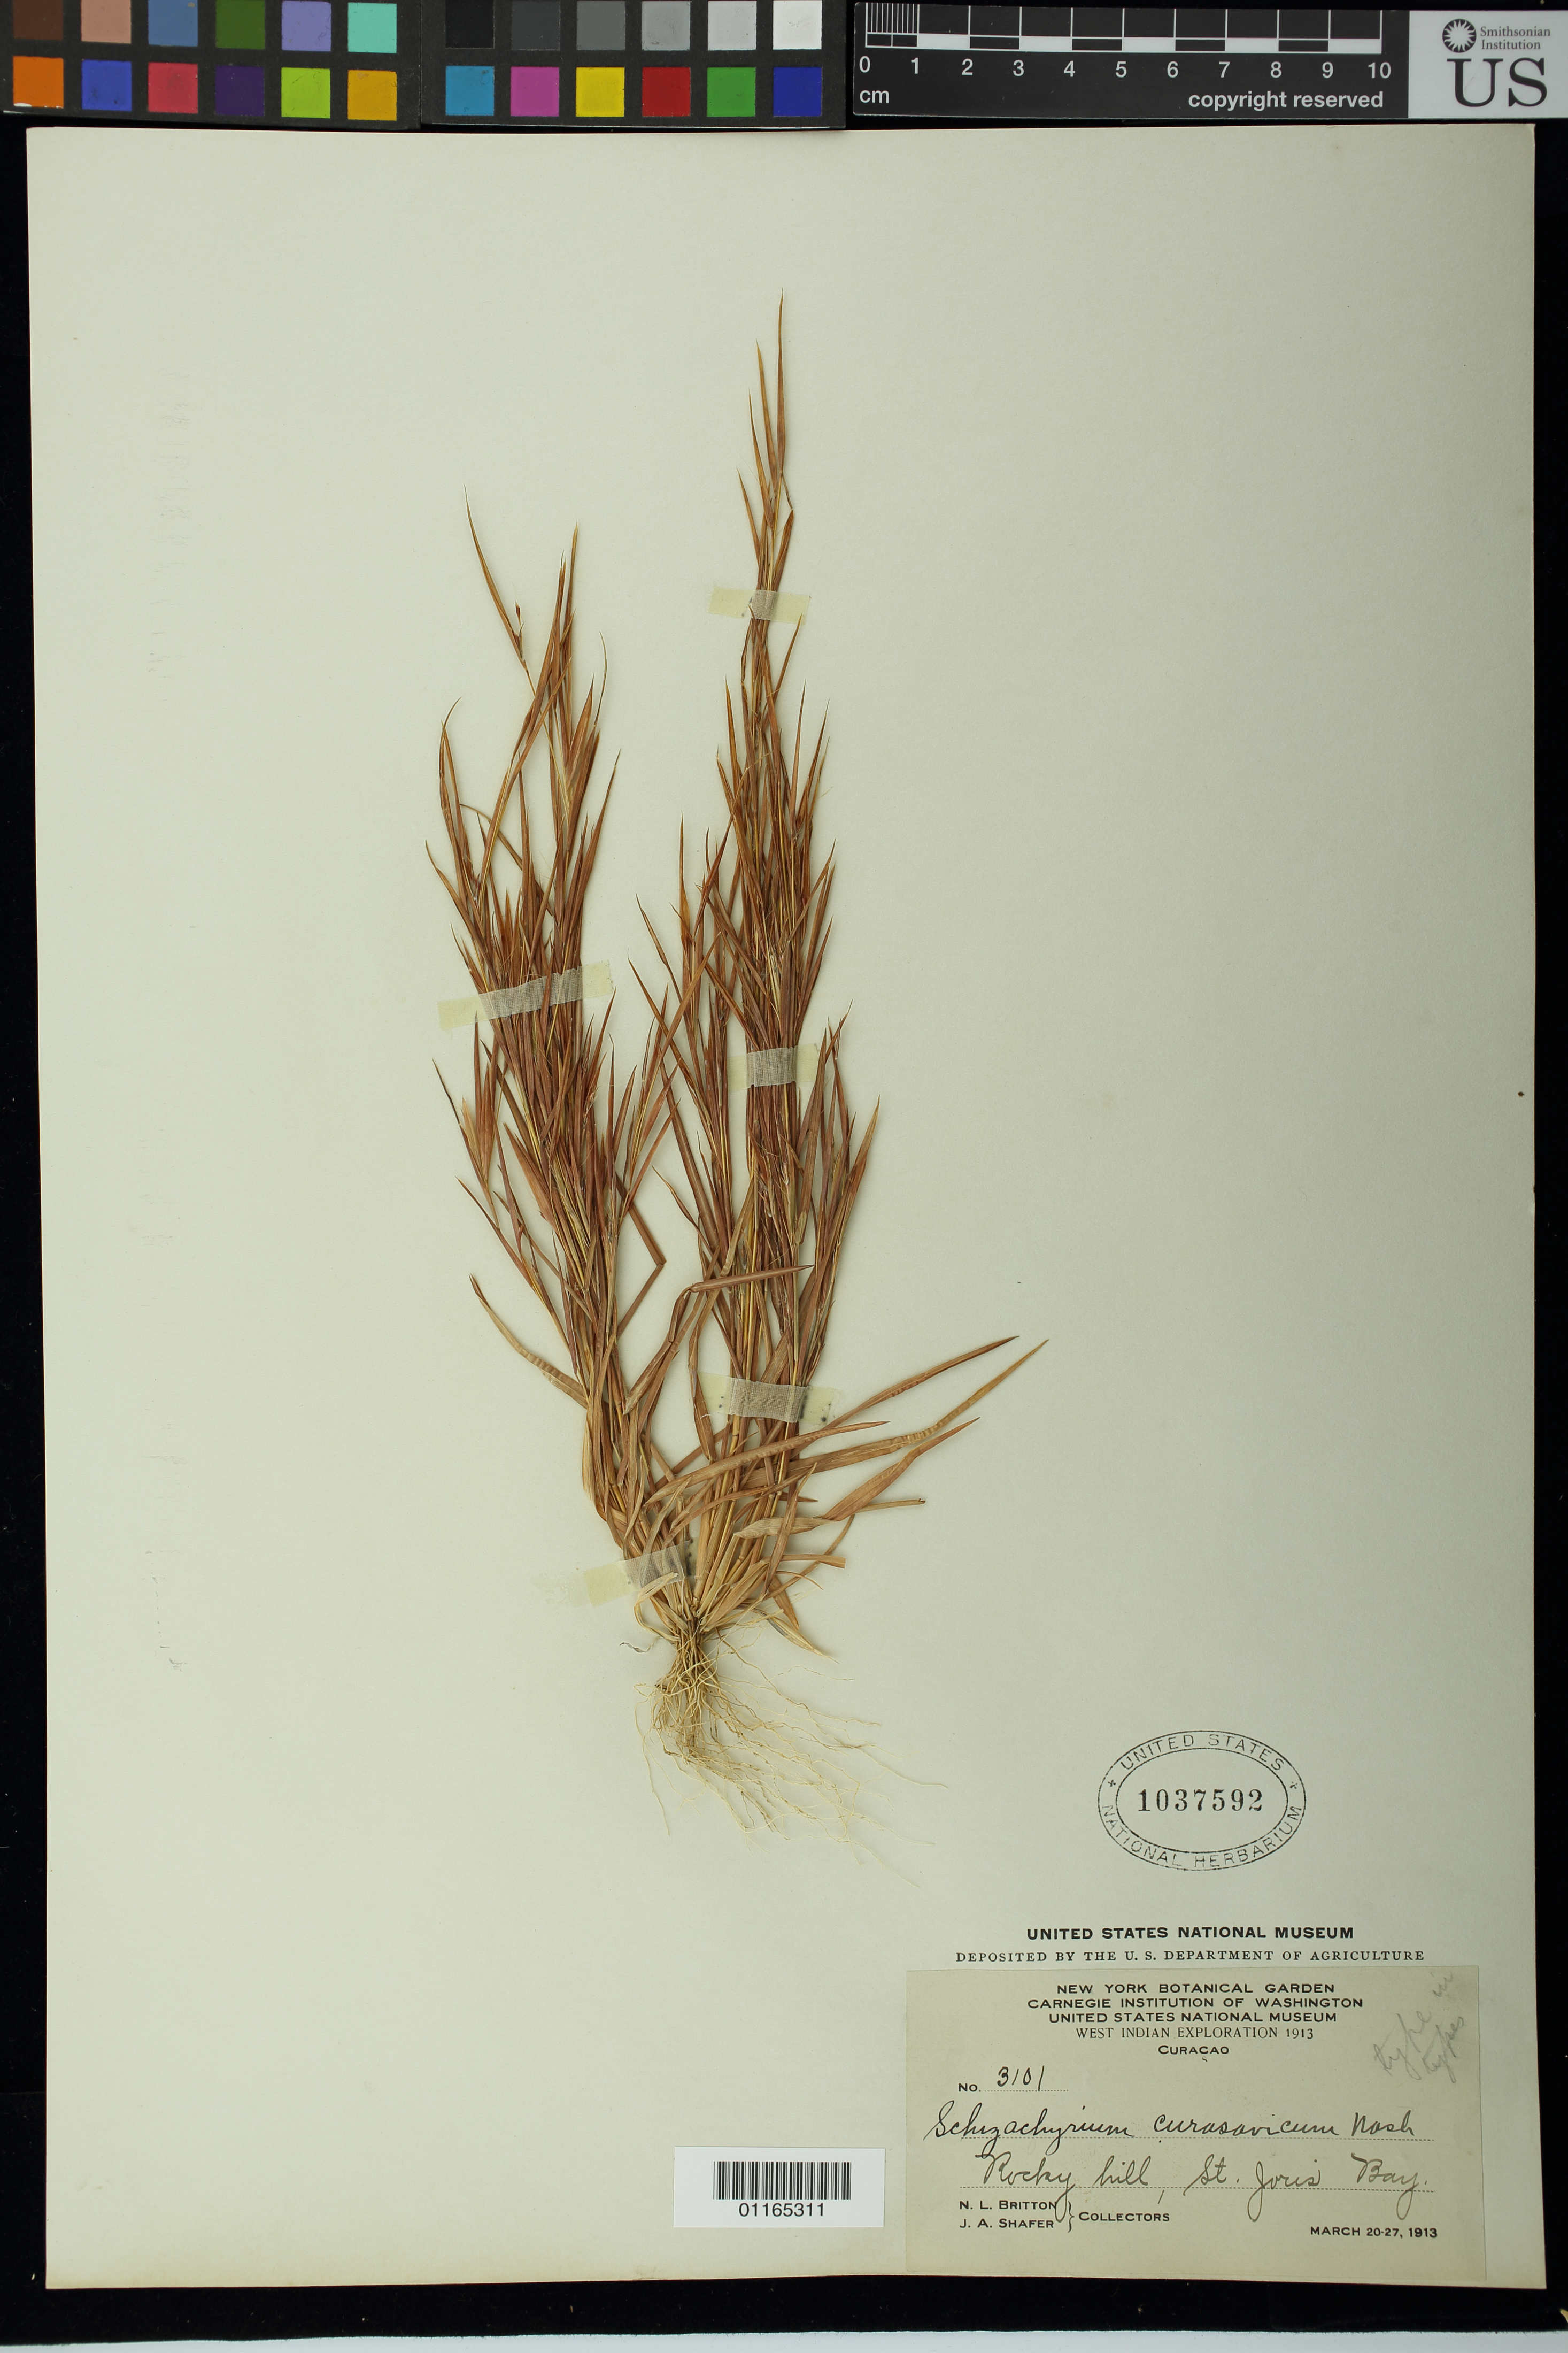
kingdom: Plantae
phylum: Tracheophyta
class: Liliopsida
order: Poales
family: Poaceae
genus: Schizachyrium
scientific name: Schizachyrium curasavicum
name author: Nash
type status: Type Collection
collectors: N. Britton & J. A. Shafer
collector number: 3101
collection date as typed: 20 Mar 1913 to 27 Mar 1913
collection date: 1913-03-20/1913-03-27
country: Curaçao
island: Curaçao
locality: Rocky hill, St. Joris Bay.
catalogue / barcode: US 1037592